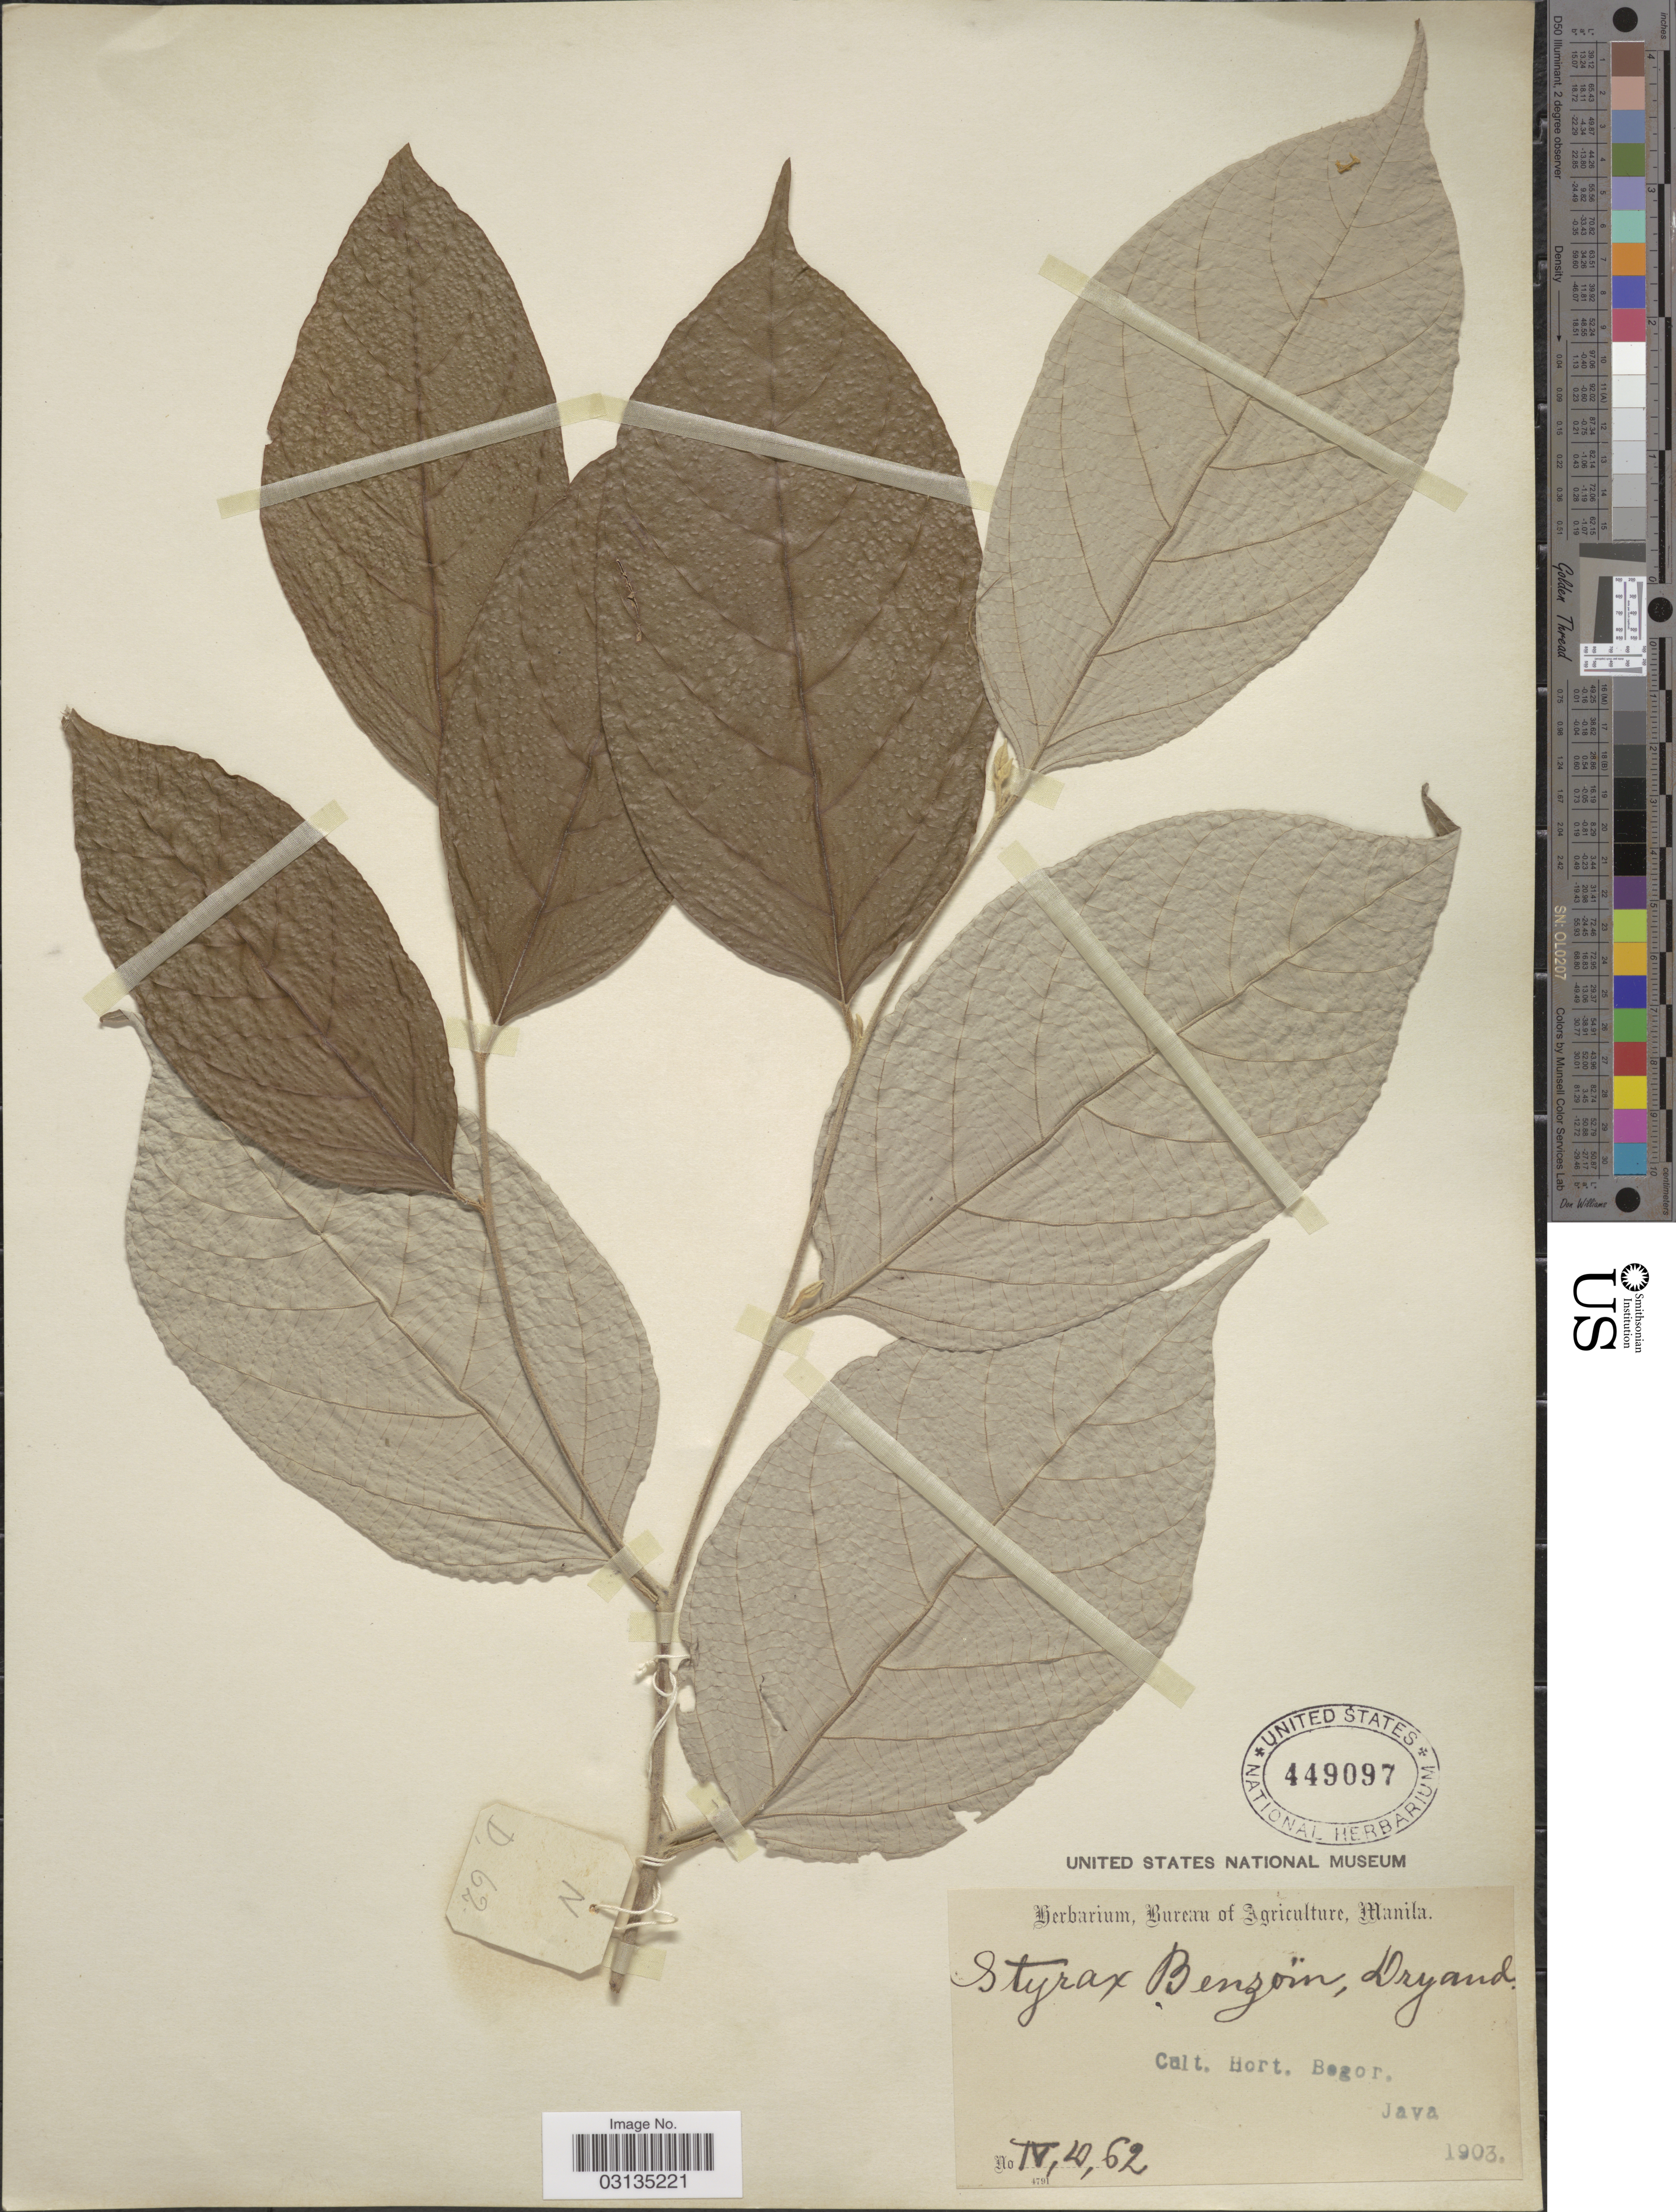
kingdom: Plantae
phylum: Tracheophyta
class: Magnoliopsida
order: Ericales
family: Styracaceae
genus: Styrax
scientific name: Styrax benzoin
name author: Dryand.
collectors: Ex herb. Bureau of Agriculture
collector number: IVD62*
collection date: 1903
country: Indonesia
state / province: Java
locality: Cult. Hort. Bogor.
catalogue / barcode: US 449097